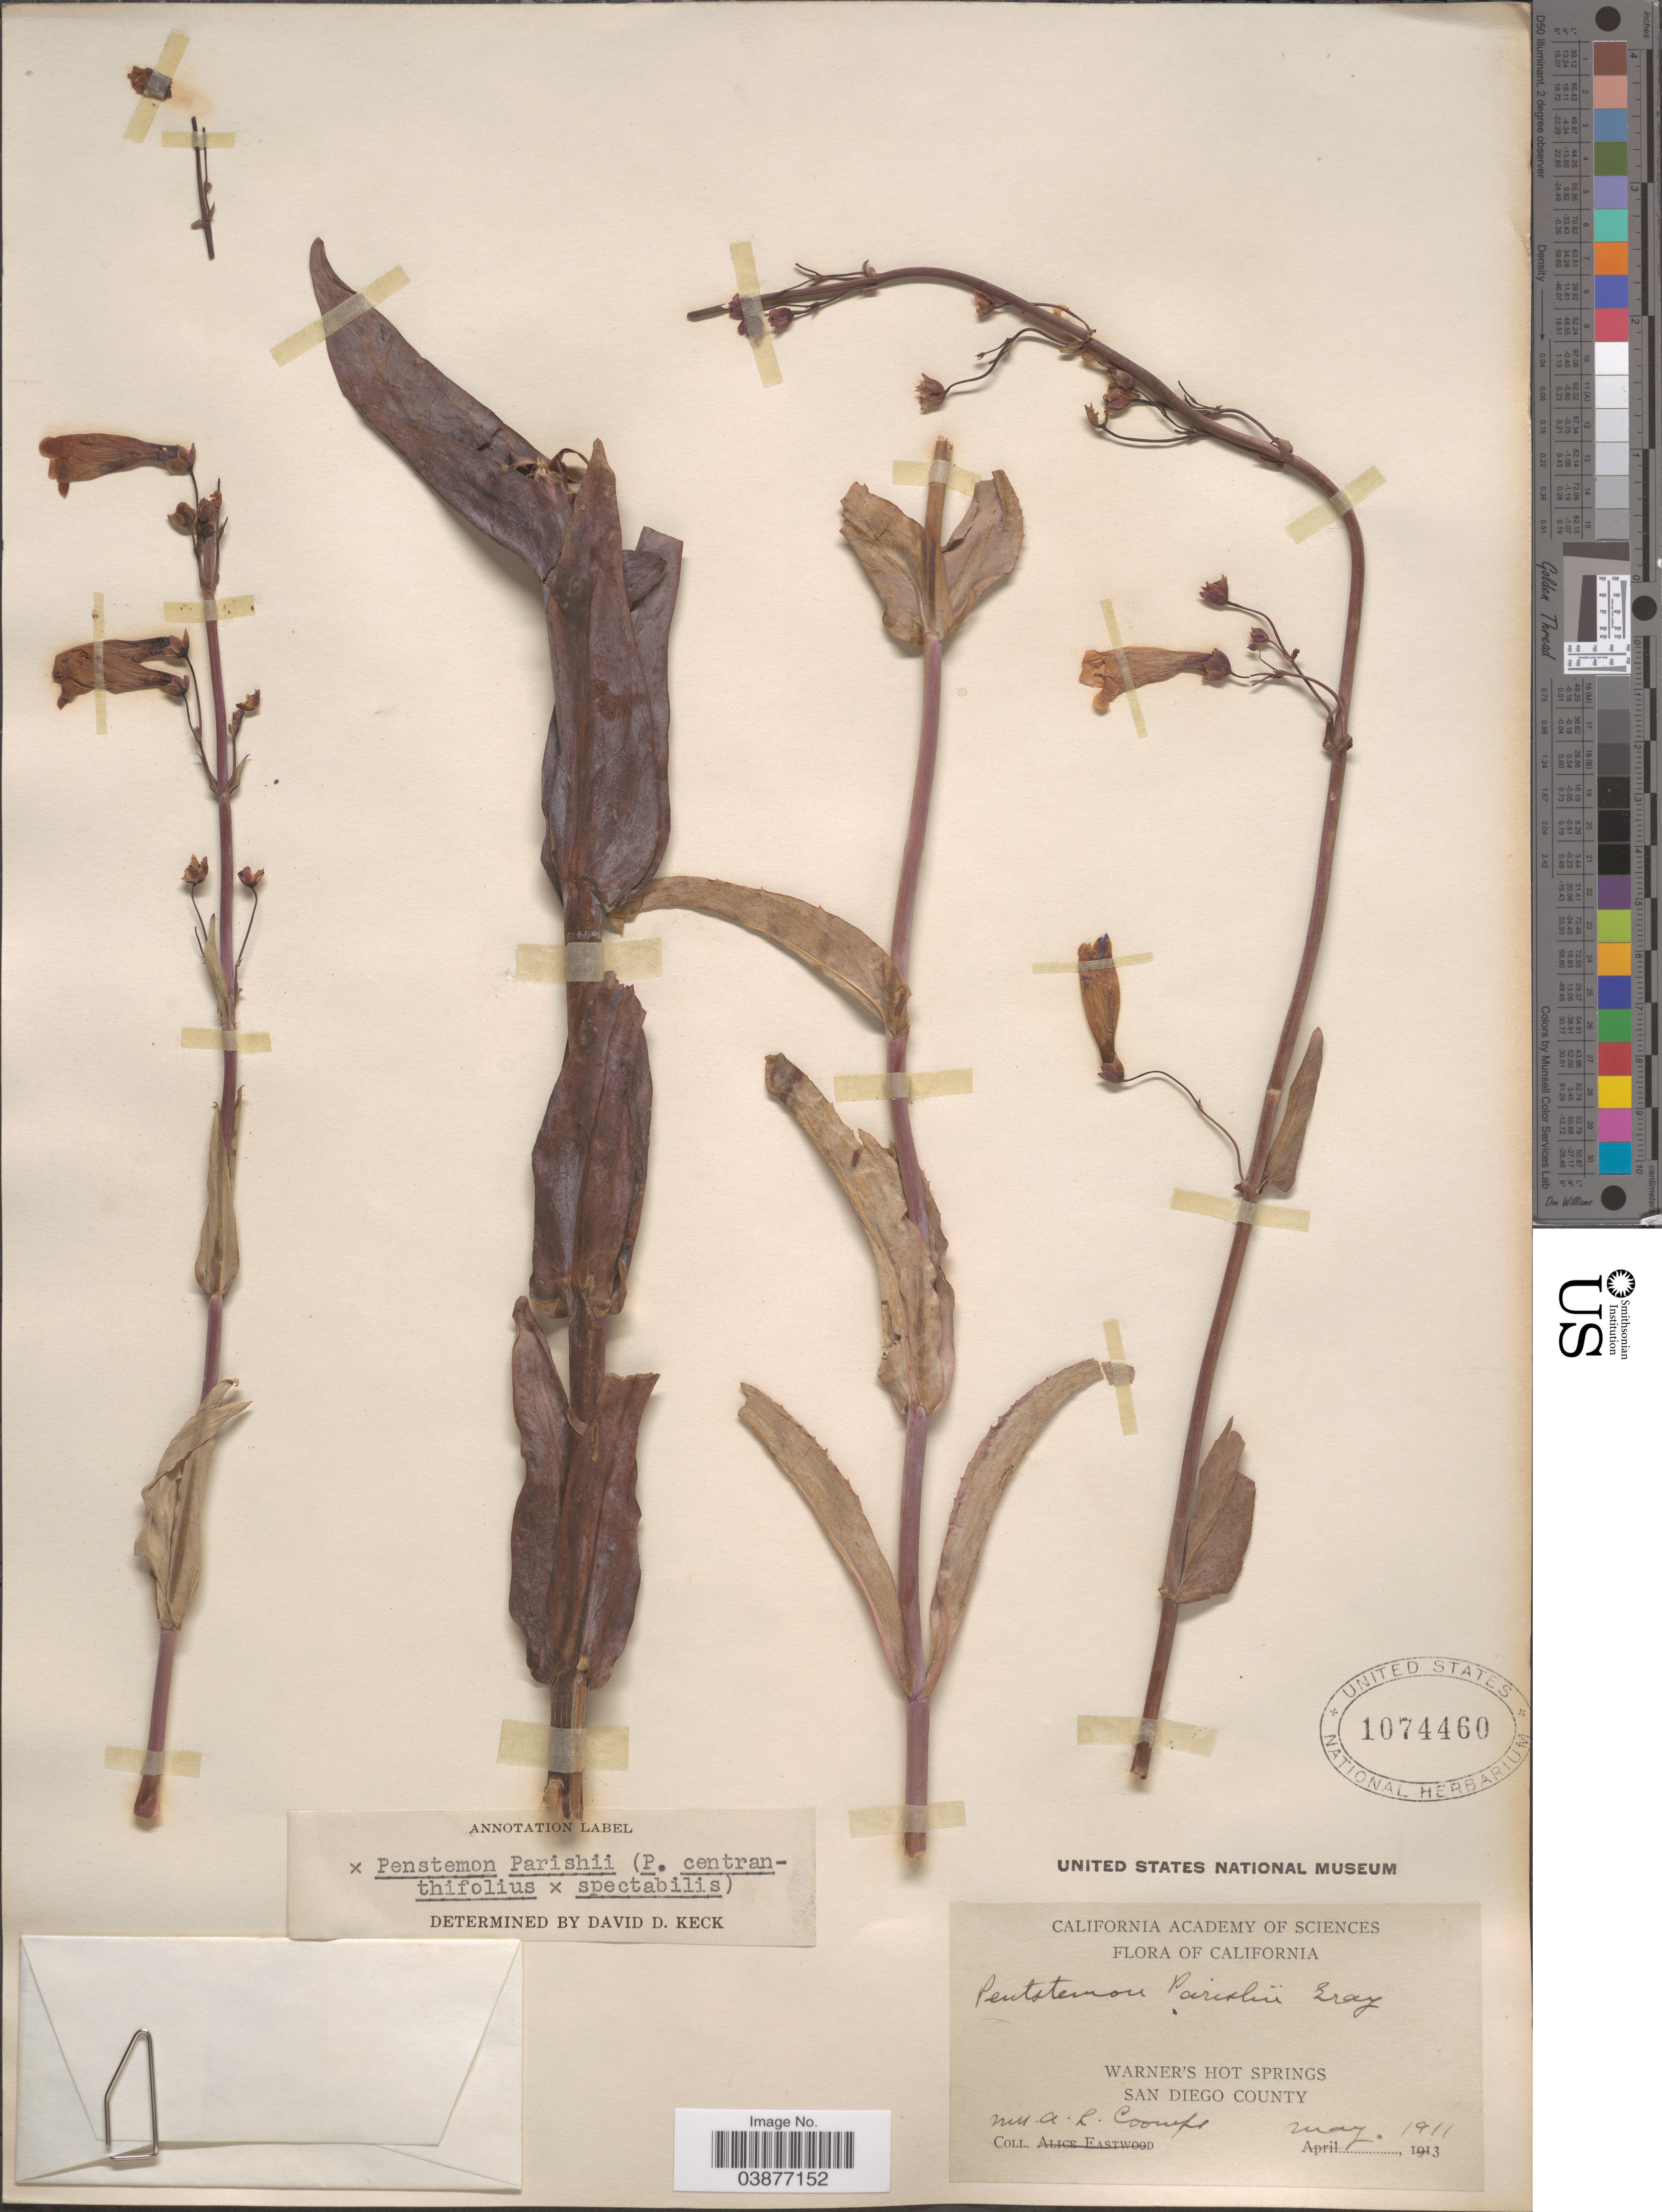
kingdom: Plantae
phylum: Tracheophyta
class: Magnoliopsida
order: Lamiales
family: Plantaginaceae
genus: Penstemon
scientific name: Penstemon parishii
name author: A. Gray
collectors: A. Coombs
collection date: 1911-05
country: United States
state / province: California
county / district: San Diego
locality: Warner's Hot Springs. San Diego County.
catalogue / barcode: US 1074460